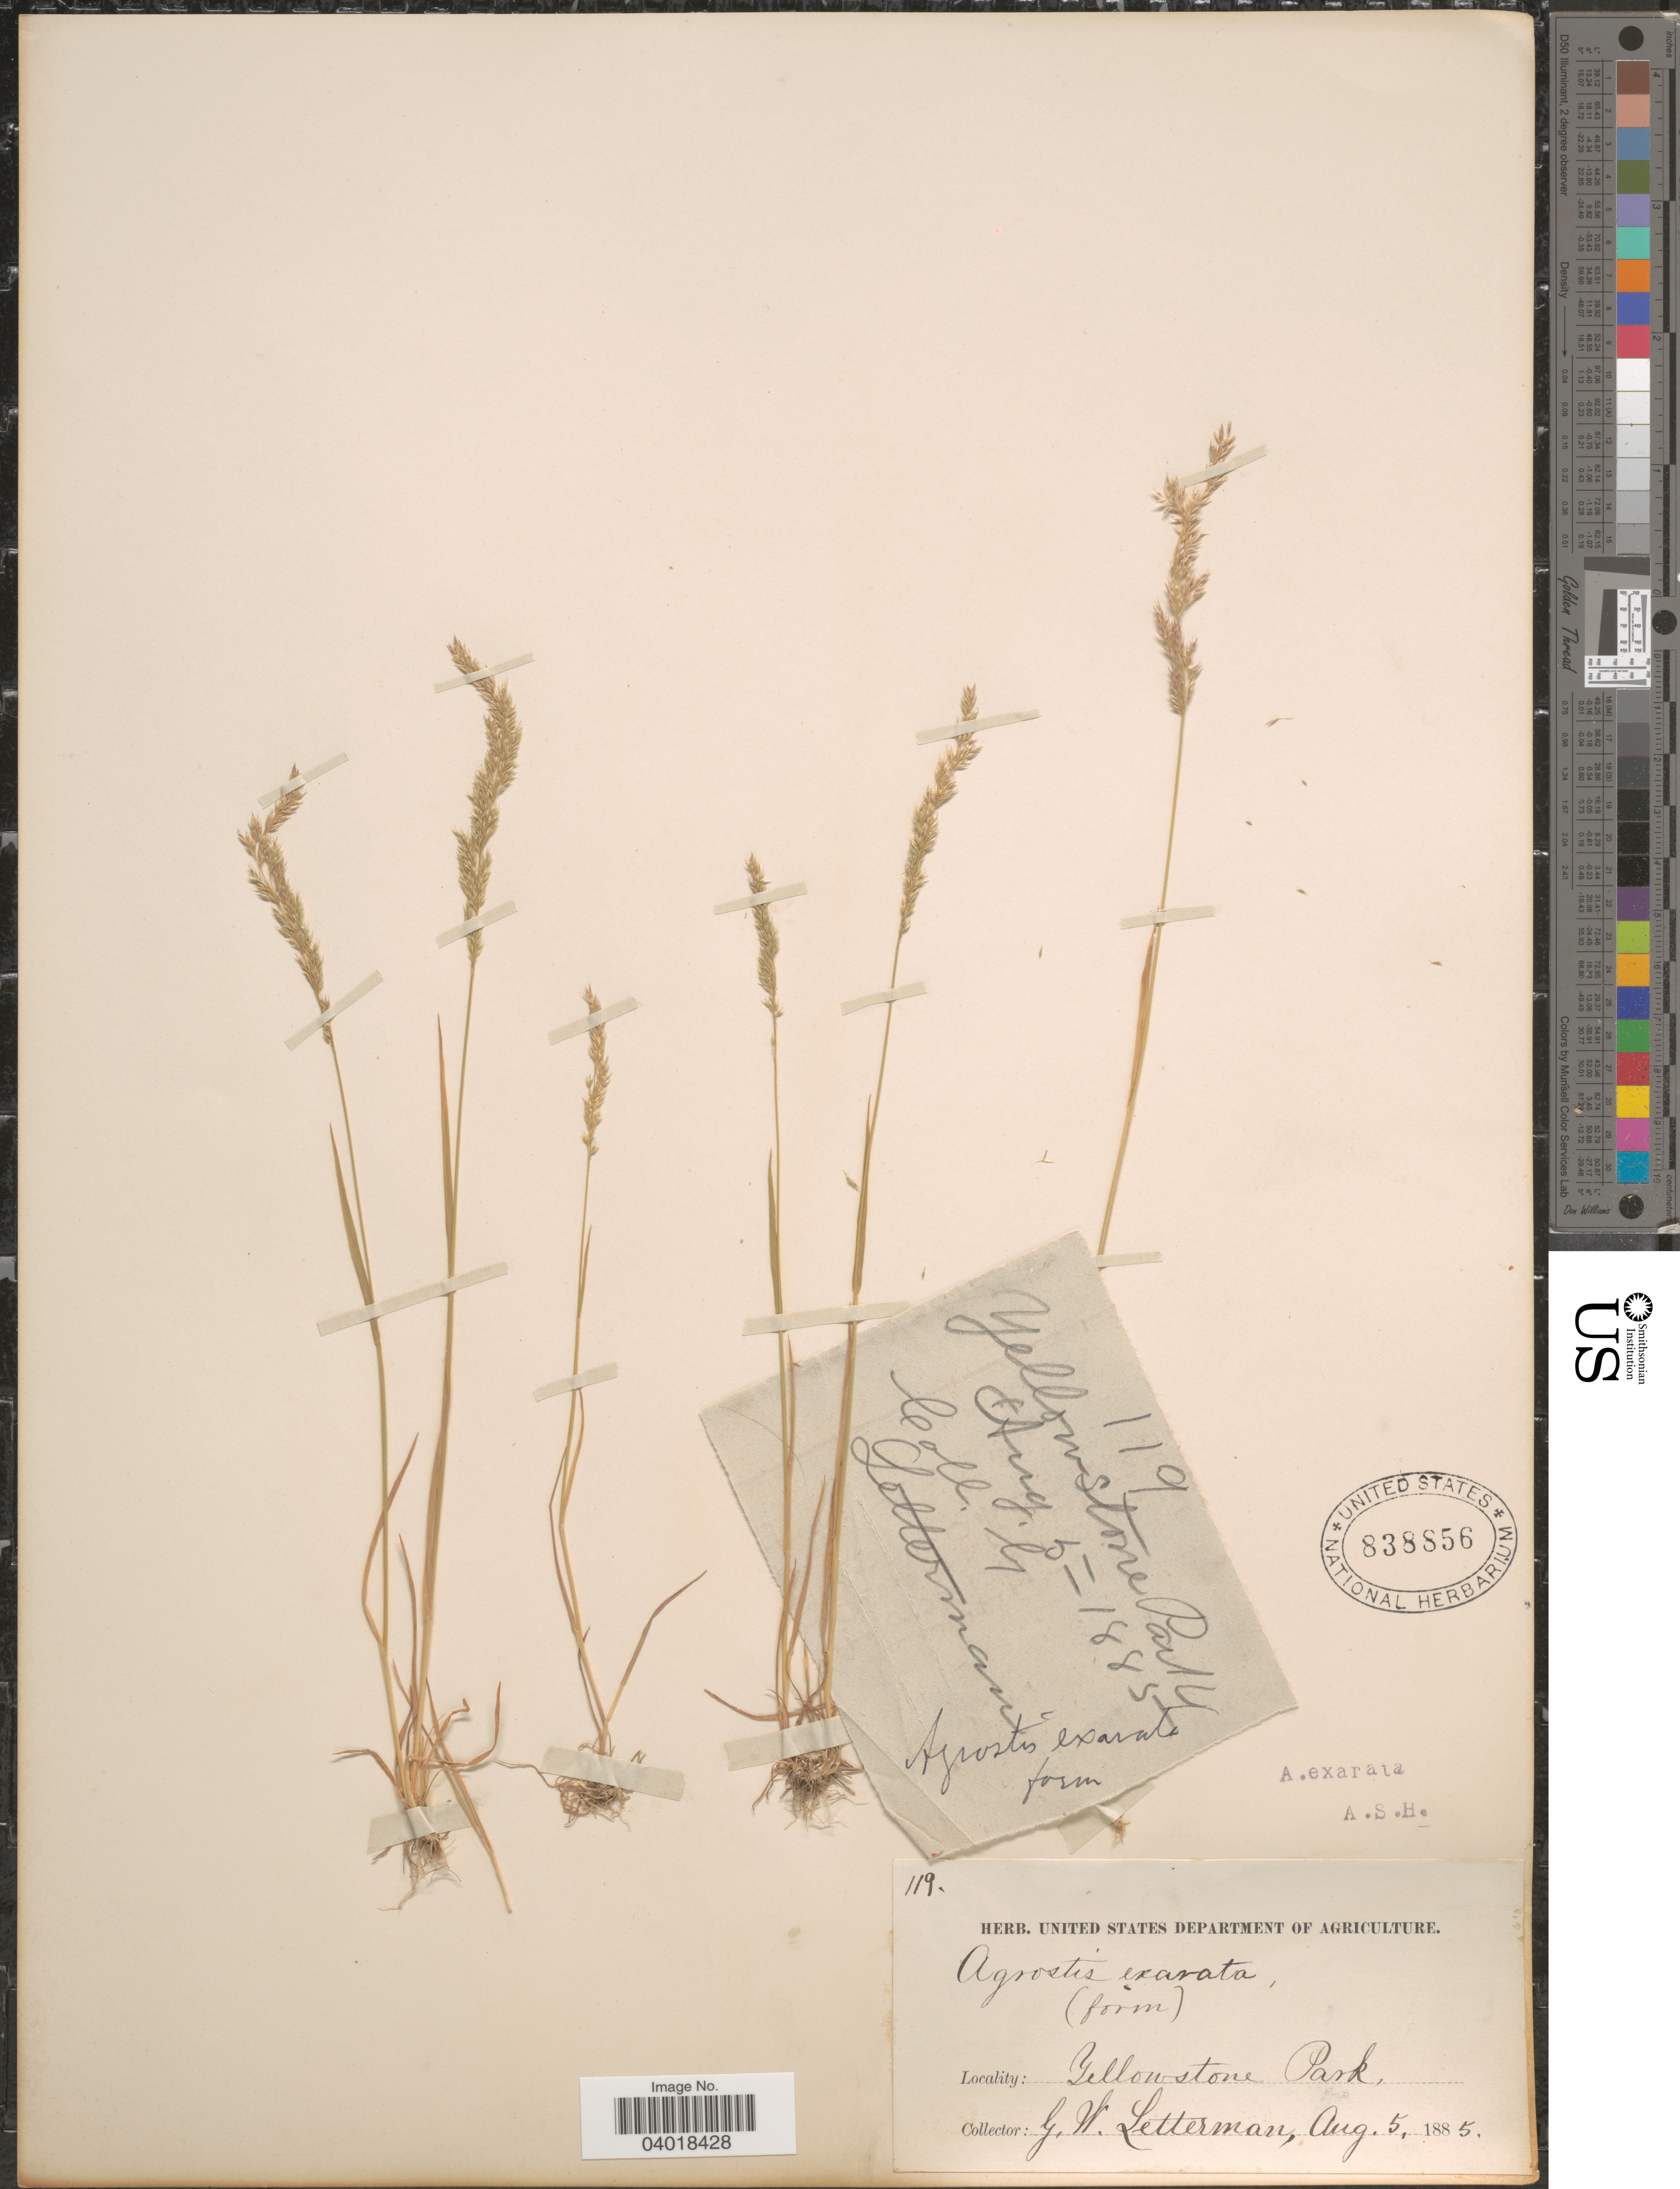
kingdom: Plantae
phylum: Tracheophyta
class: Liliopsida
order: Poales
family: Poaceae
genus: Agrostis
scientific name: Agrostis exarata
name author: Trin.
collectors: G. W. Letterman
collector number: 119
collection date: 1885-08-05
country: United States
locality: Yellowstone Park.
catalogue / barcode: US 838856